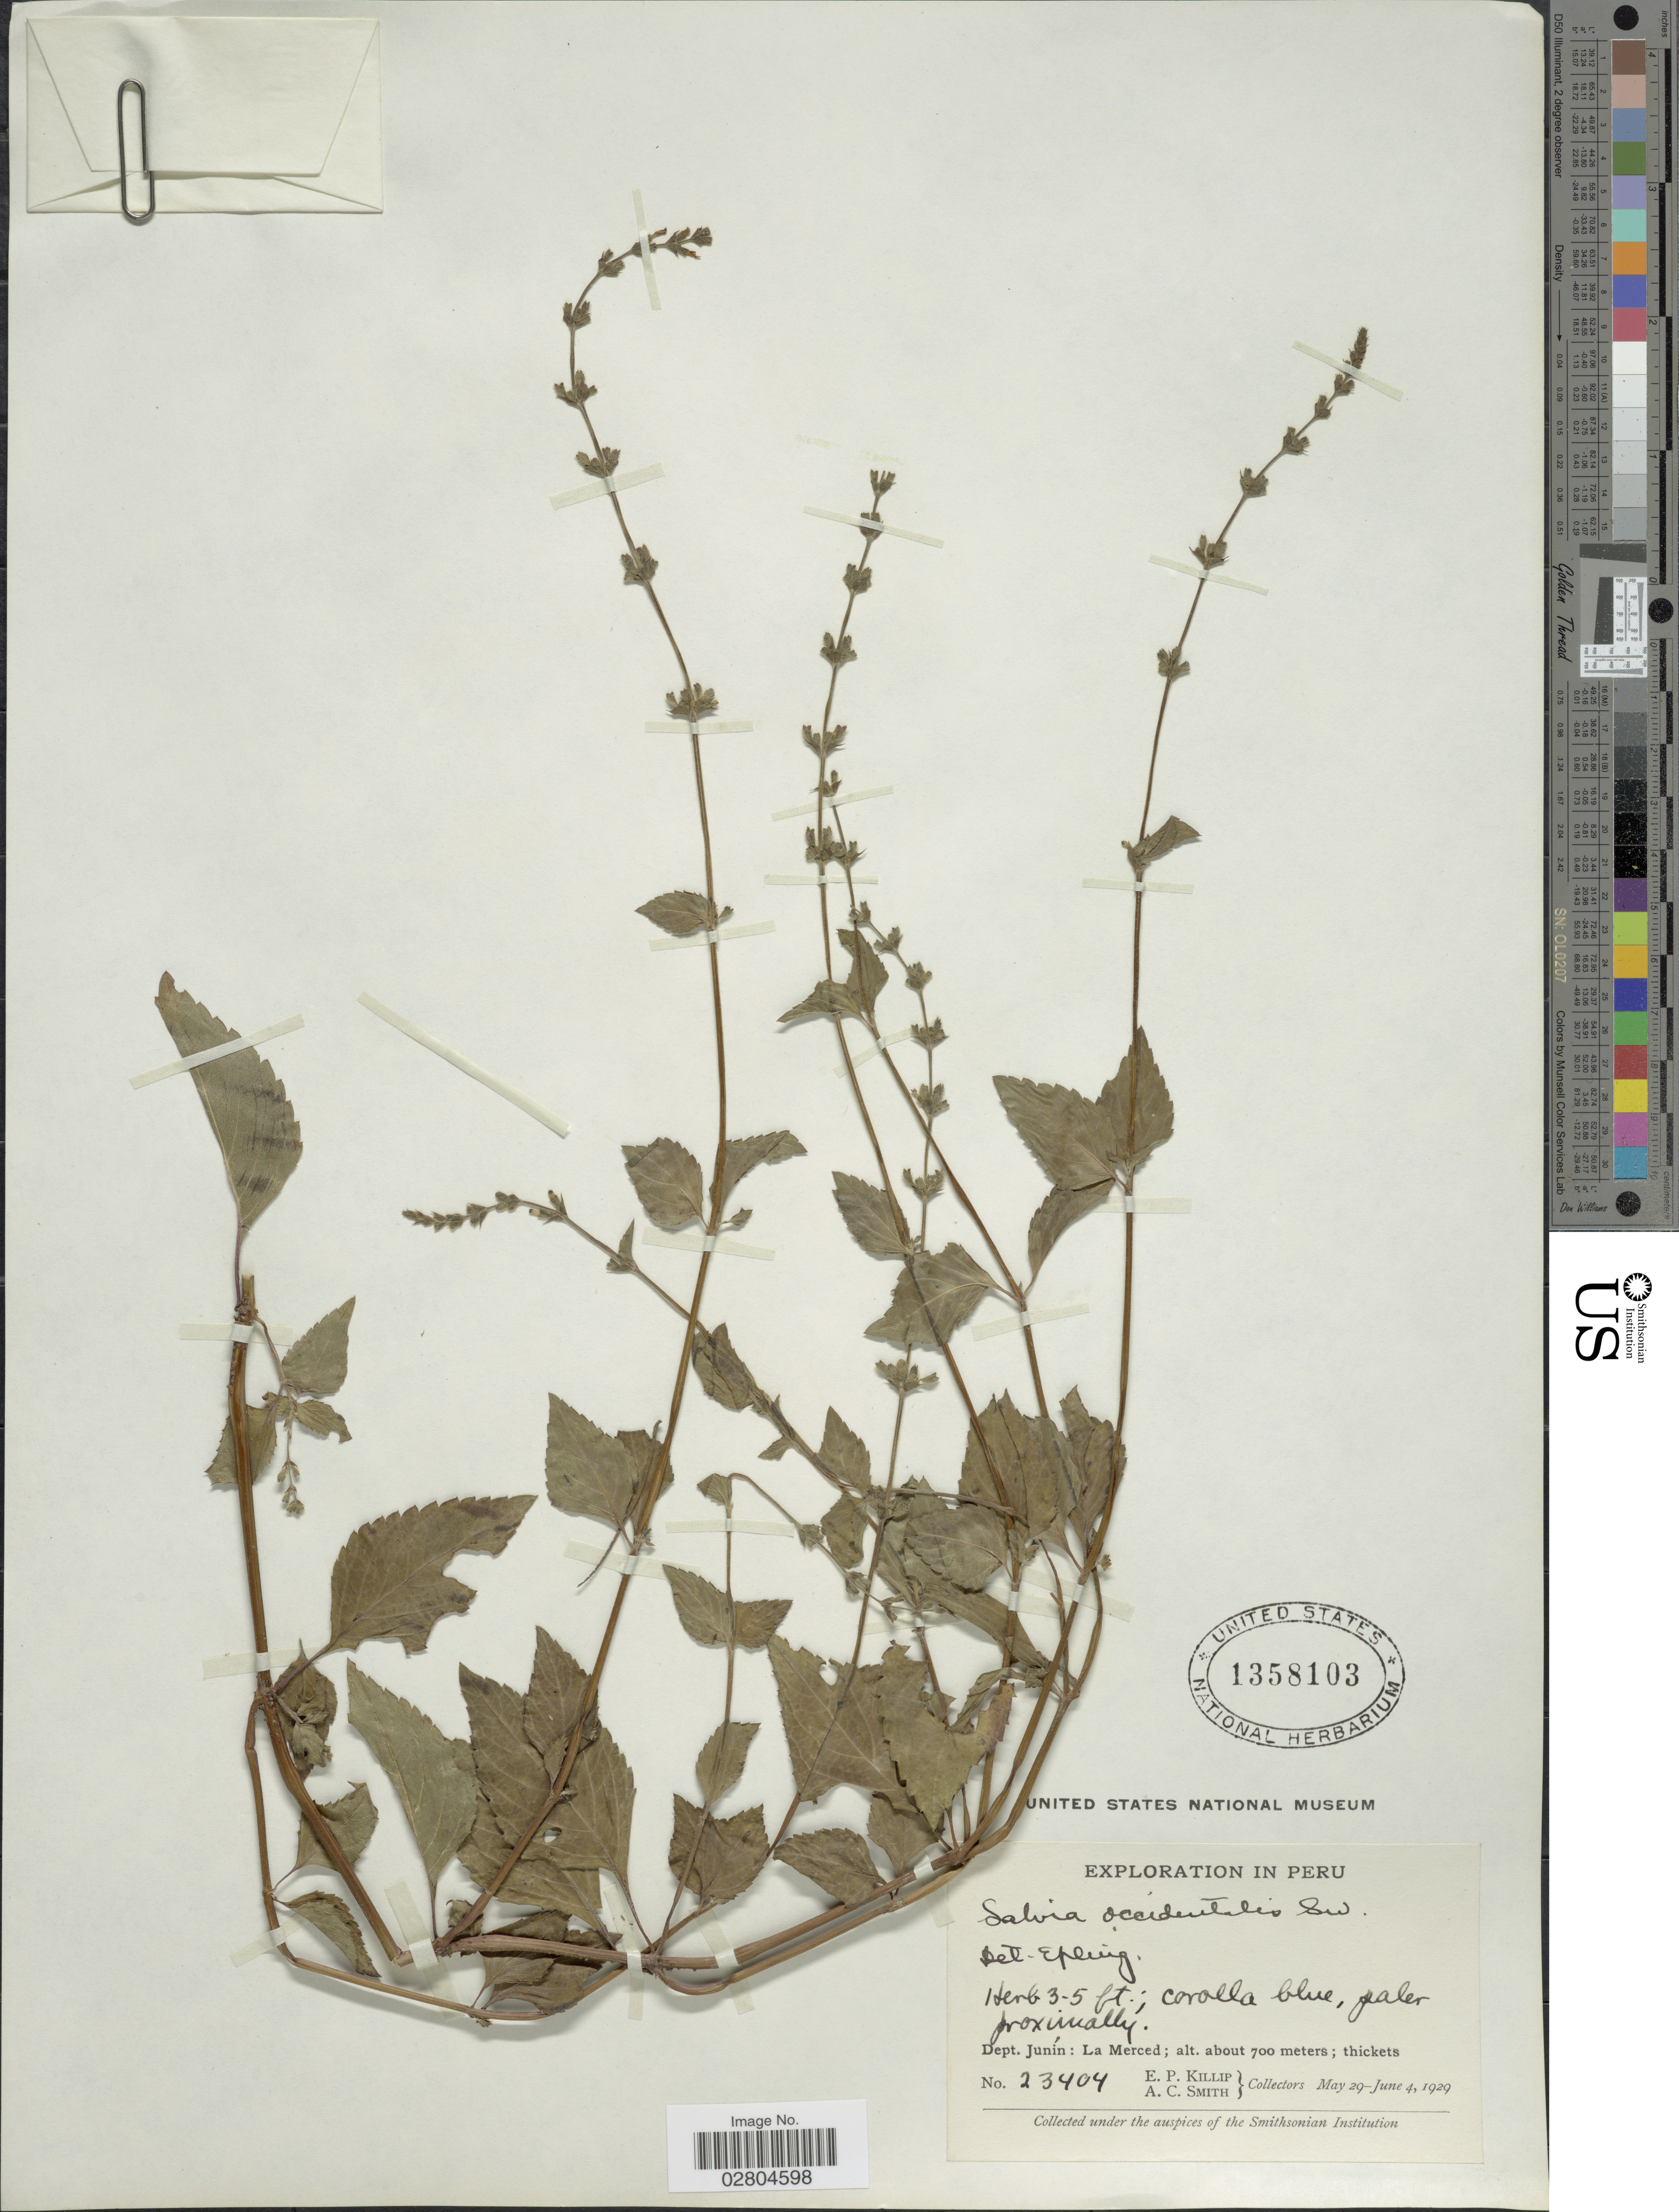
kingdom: Plantae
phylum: Tracheophyta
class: Magnoliopsida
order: Lamiales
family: Lamiaceae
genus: Salvia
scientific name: Salvia occidentalis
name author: Sw.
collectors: E. P. Killip & A. C. Smith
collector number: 23404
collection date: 1929-05-29/1929-06-04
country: Peru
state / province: Junín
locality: Dept. Junín: La Merced.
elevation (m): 700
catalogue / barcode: US 1358103